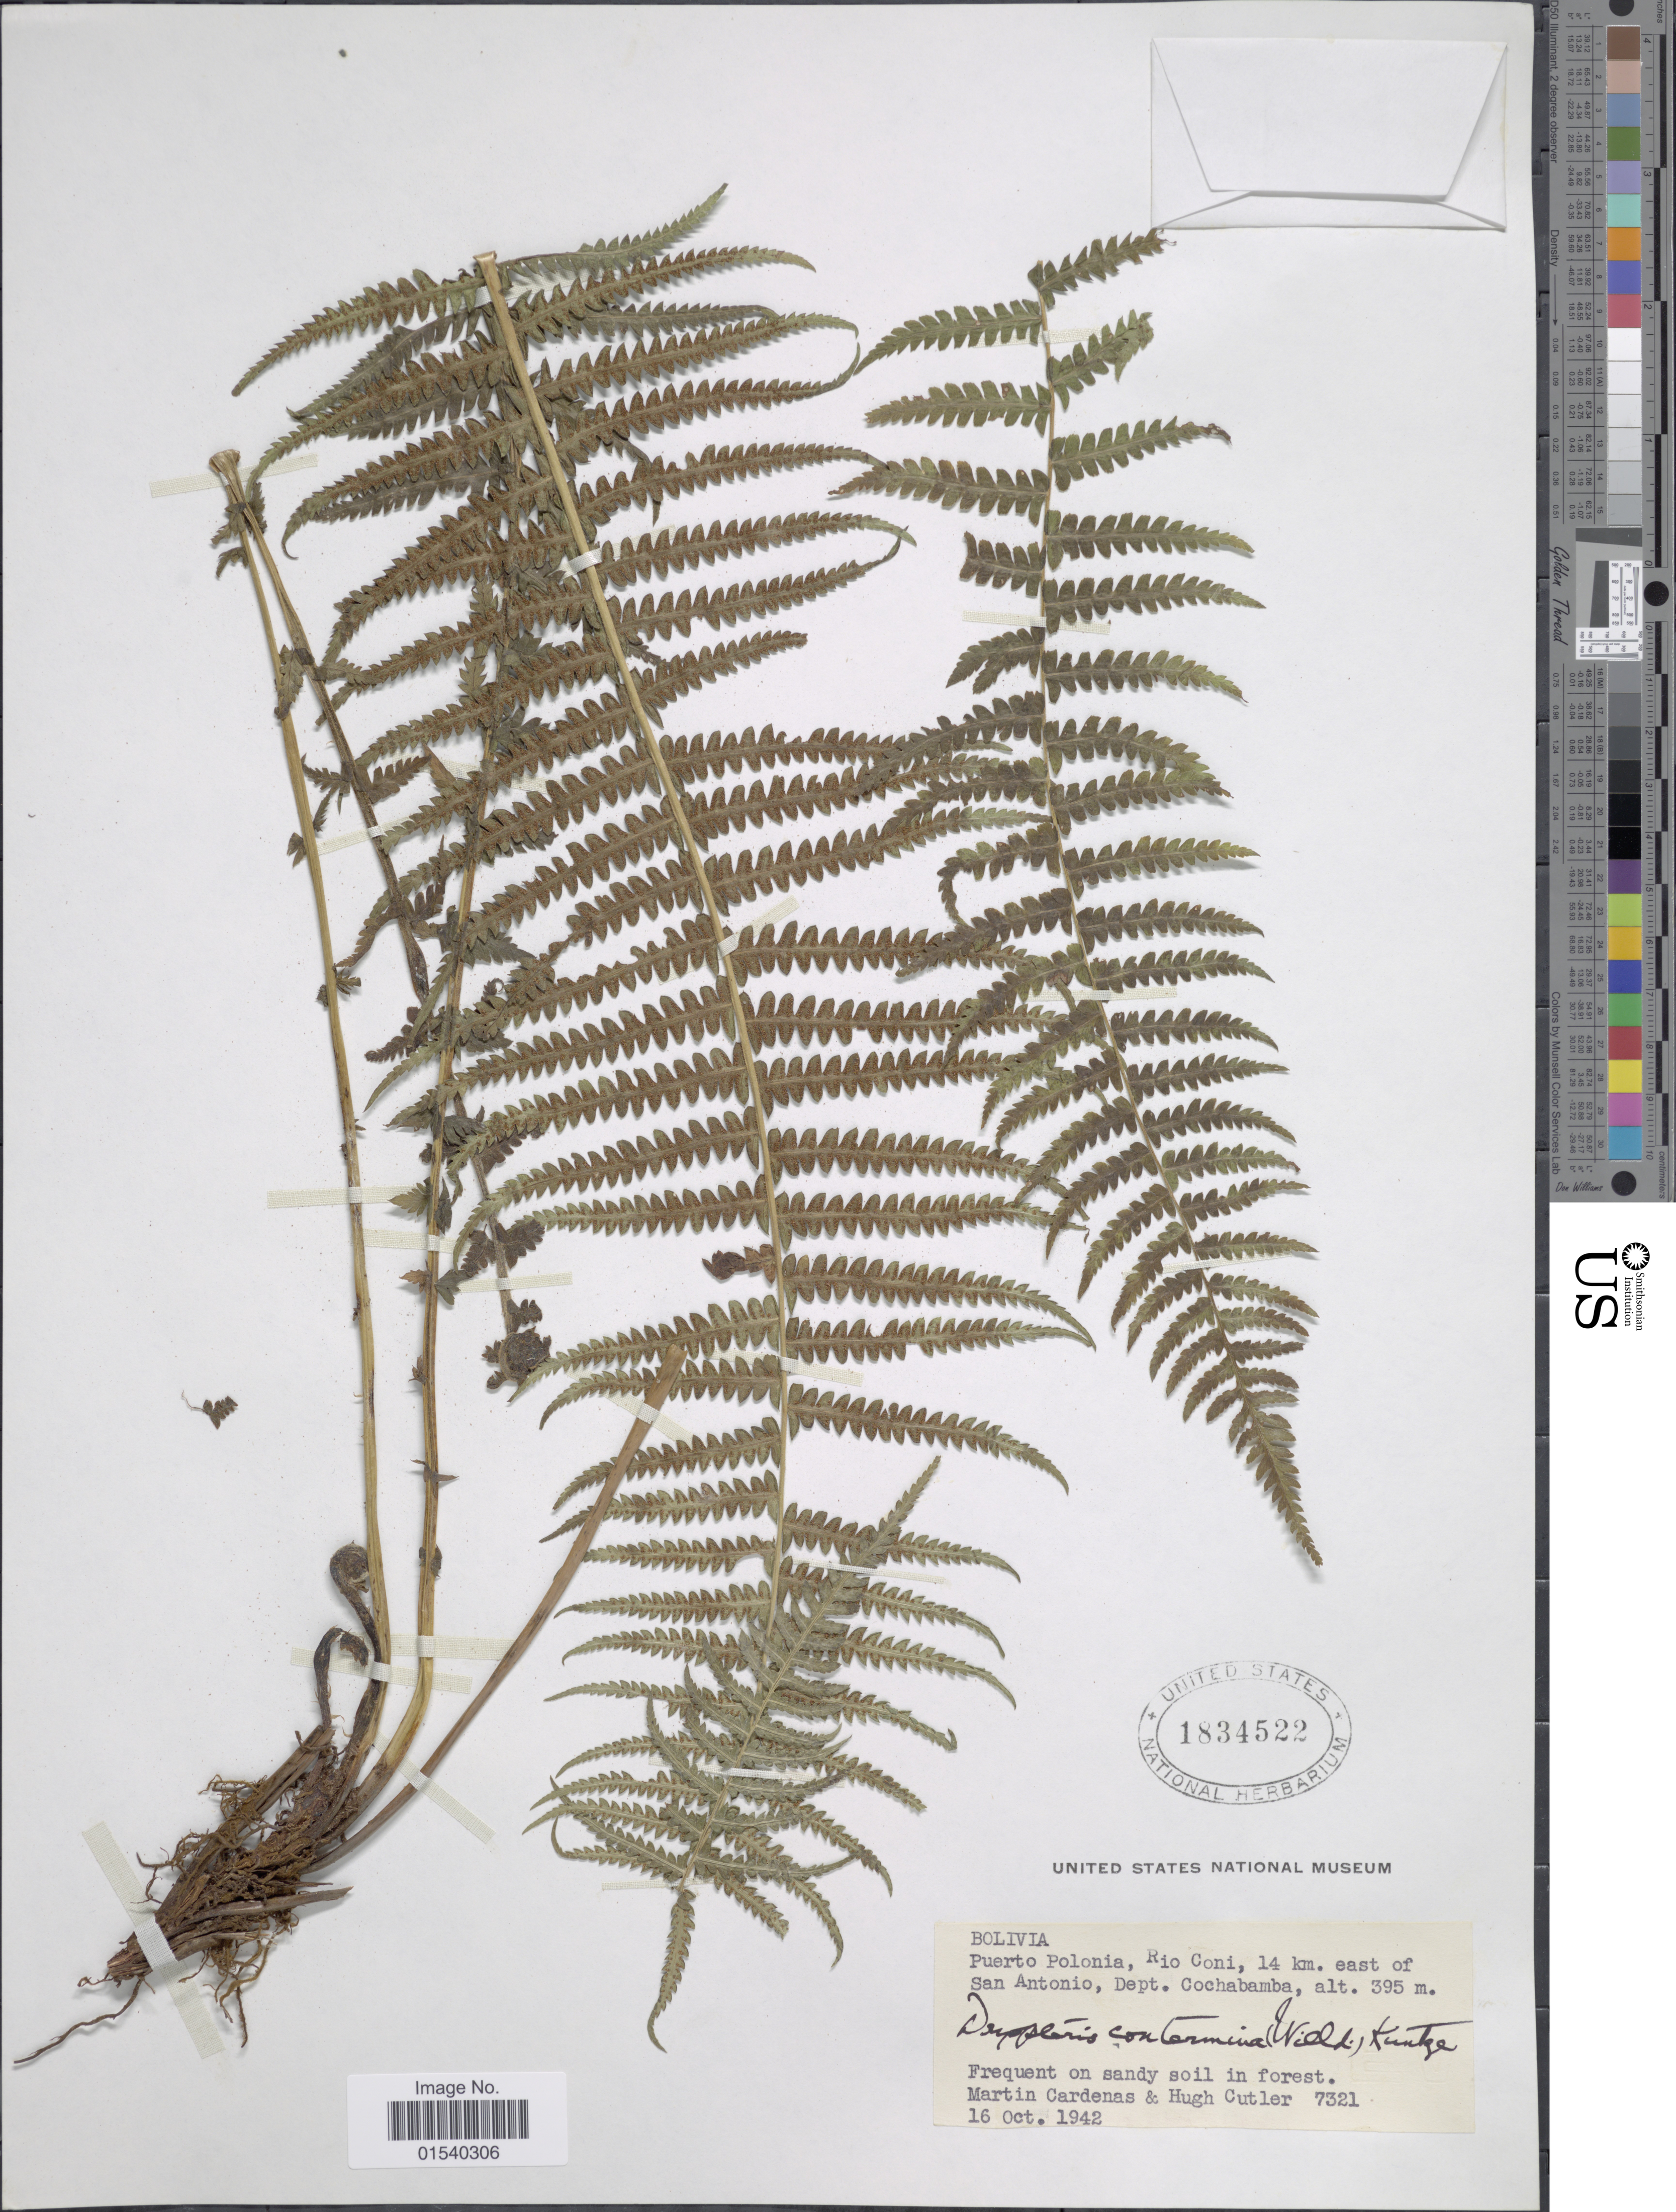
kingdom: Plantae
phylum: Tracheophyta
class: Polypodiopsida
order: Polypodiales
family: Thelypteridaceae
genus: Amauropelta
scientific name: Amauropelta opposita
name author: (Vahl) Pic. Serm.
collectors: M. Cárdenas & H. C. Cutler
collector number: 7321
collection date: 1942-10-16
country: Bolivia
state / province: Cochabamba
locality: Puerto Polonia, Rio Coni, 14 km. east of San Antonio, Dept Cochabamba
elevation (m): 395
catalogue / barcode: US 1834522